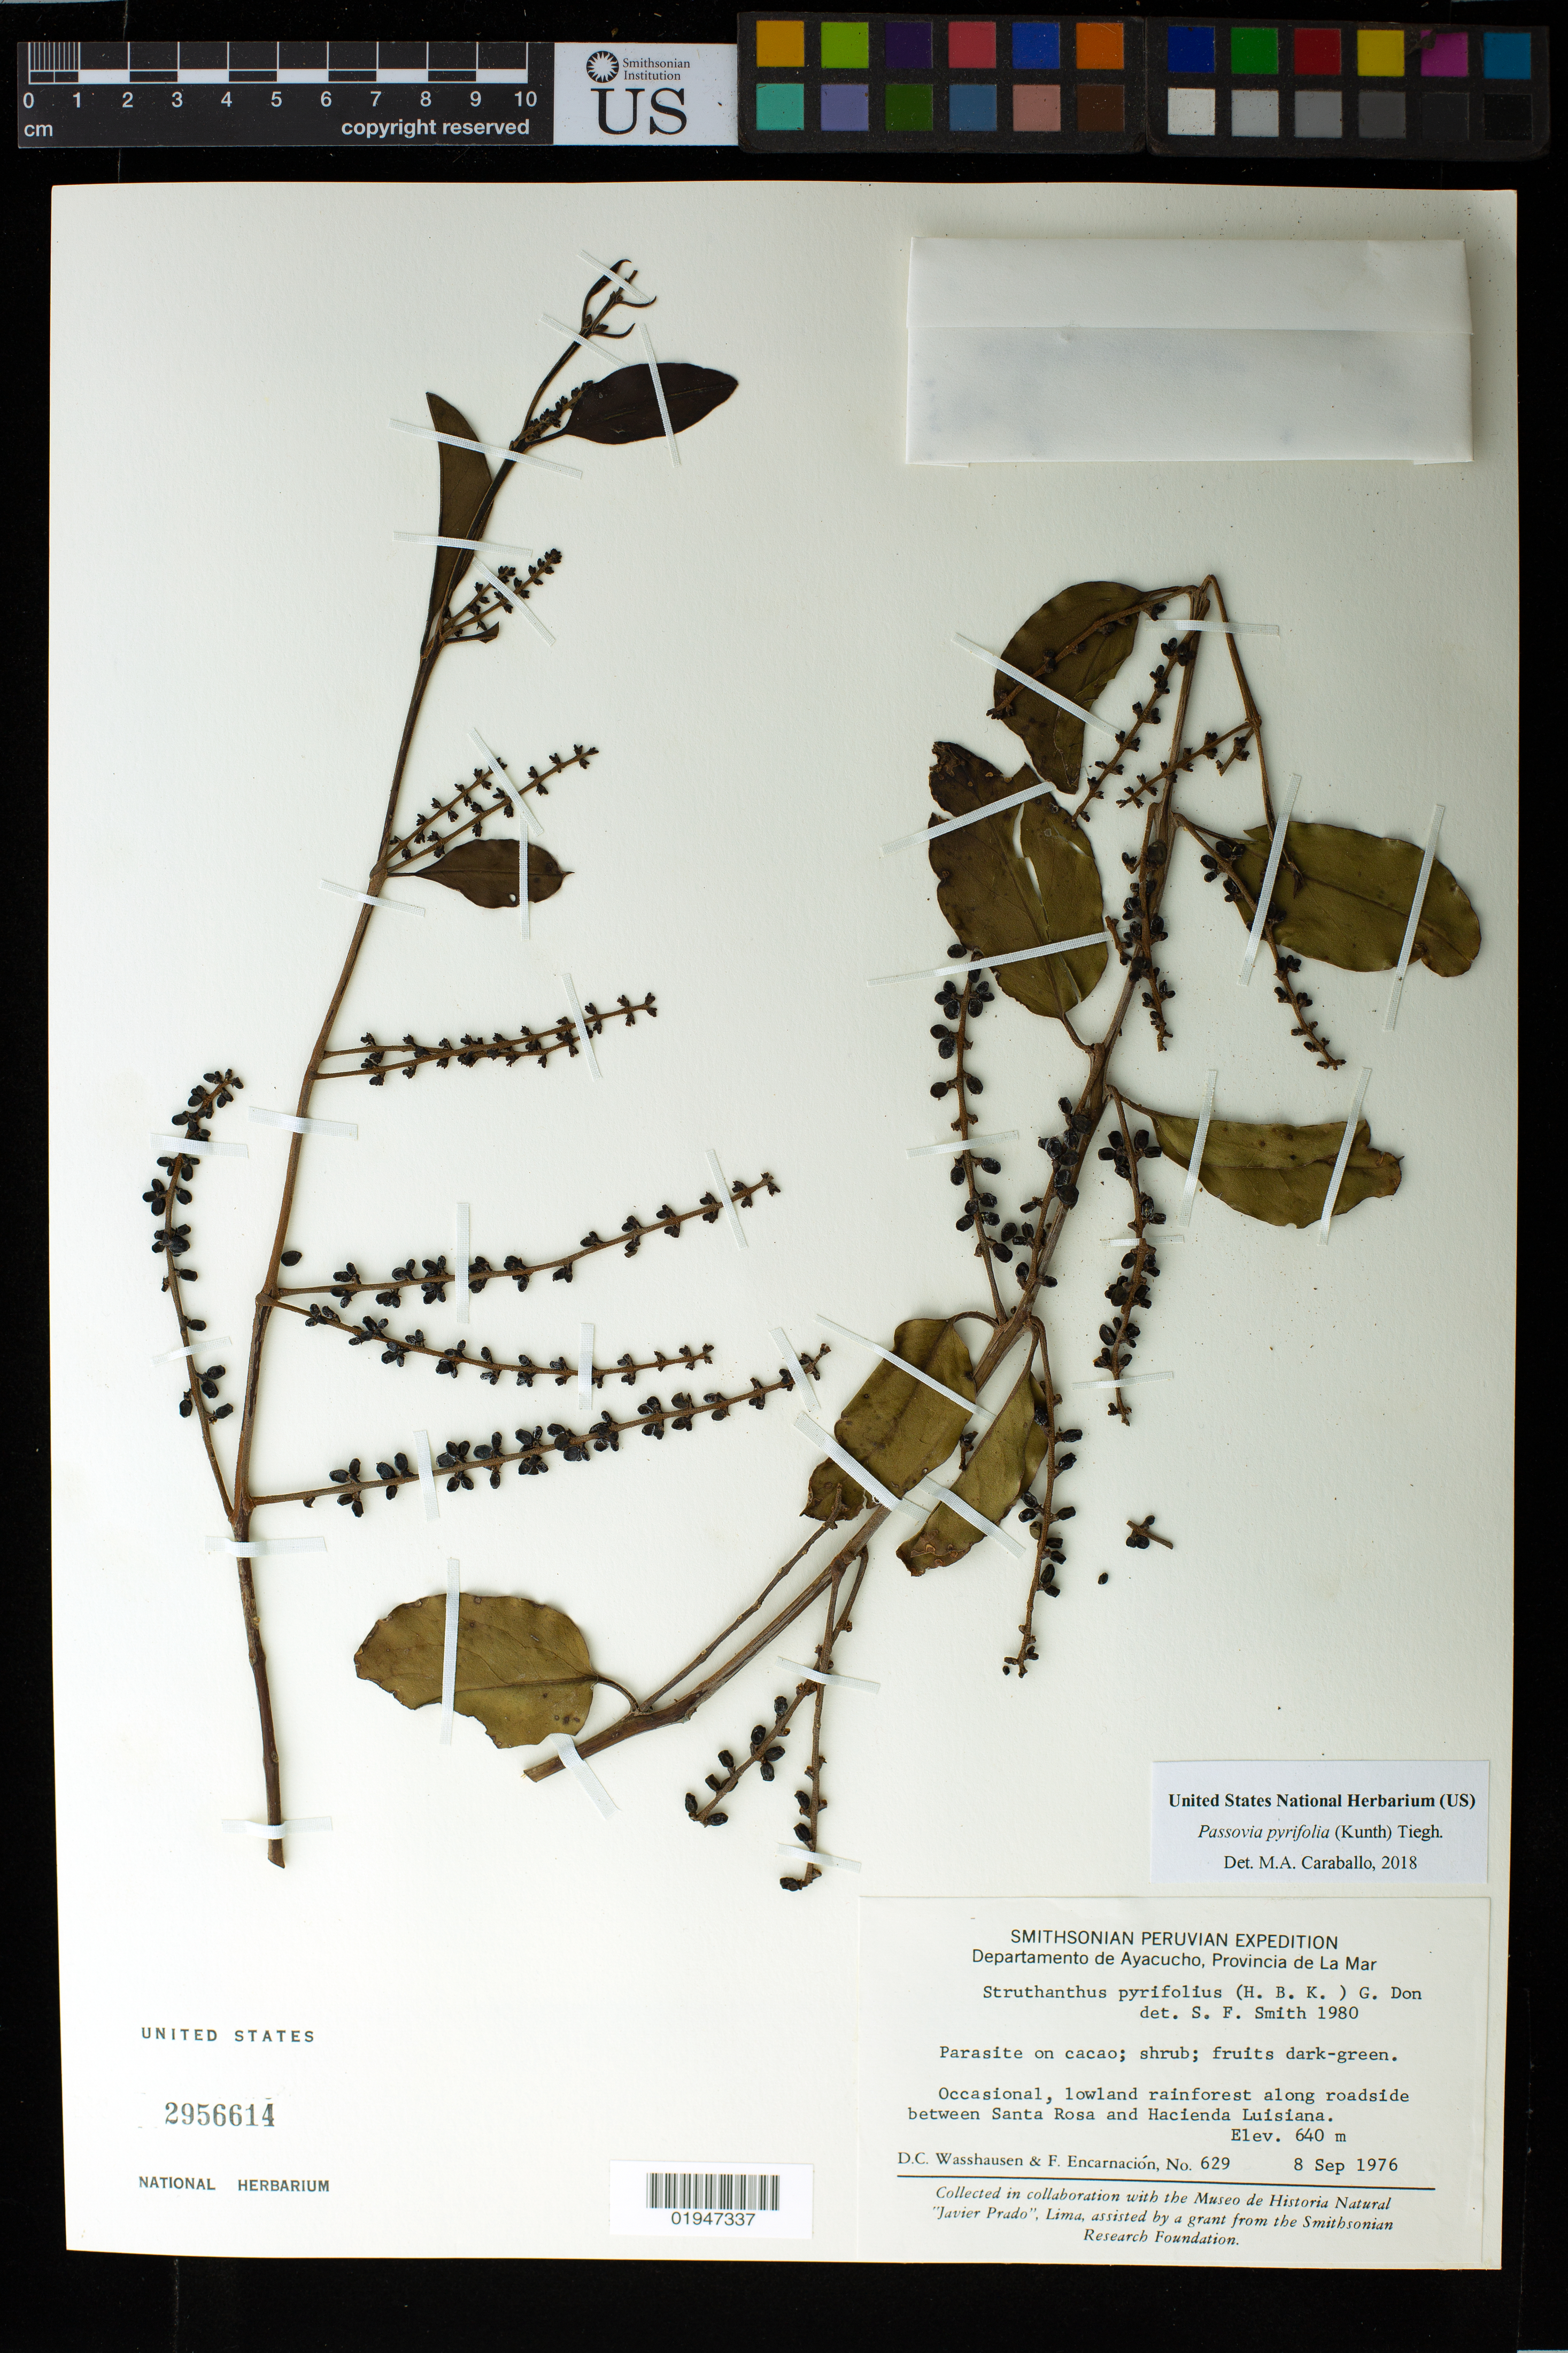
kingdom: Plantae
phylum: Tracheophyta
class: Magnoliopsida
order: Santalales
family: Loranthaceae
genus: Passovia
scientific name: Passovia pyrifolia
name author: (Kunth) Tiegh.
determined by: Caraballo-Ortiz, Marcos A., (MISS), University of Mississippi (UNITED STATES)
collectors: D. C. Wasshausen & F. Encarnación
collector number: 629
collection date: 1976-09-08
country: Peru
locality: Departamento de Ayacucho, Provincia de La Mar. Roadside between Santa Rosa and Hacienda Luisiana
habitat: Roadside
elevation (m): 460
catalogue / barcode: US 2956614